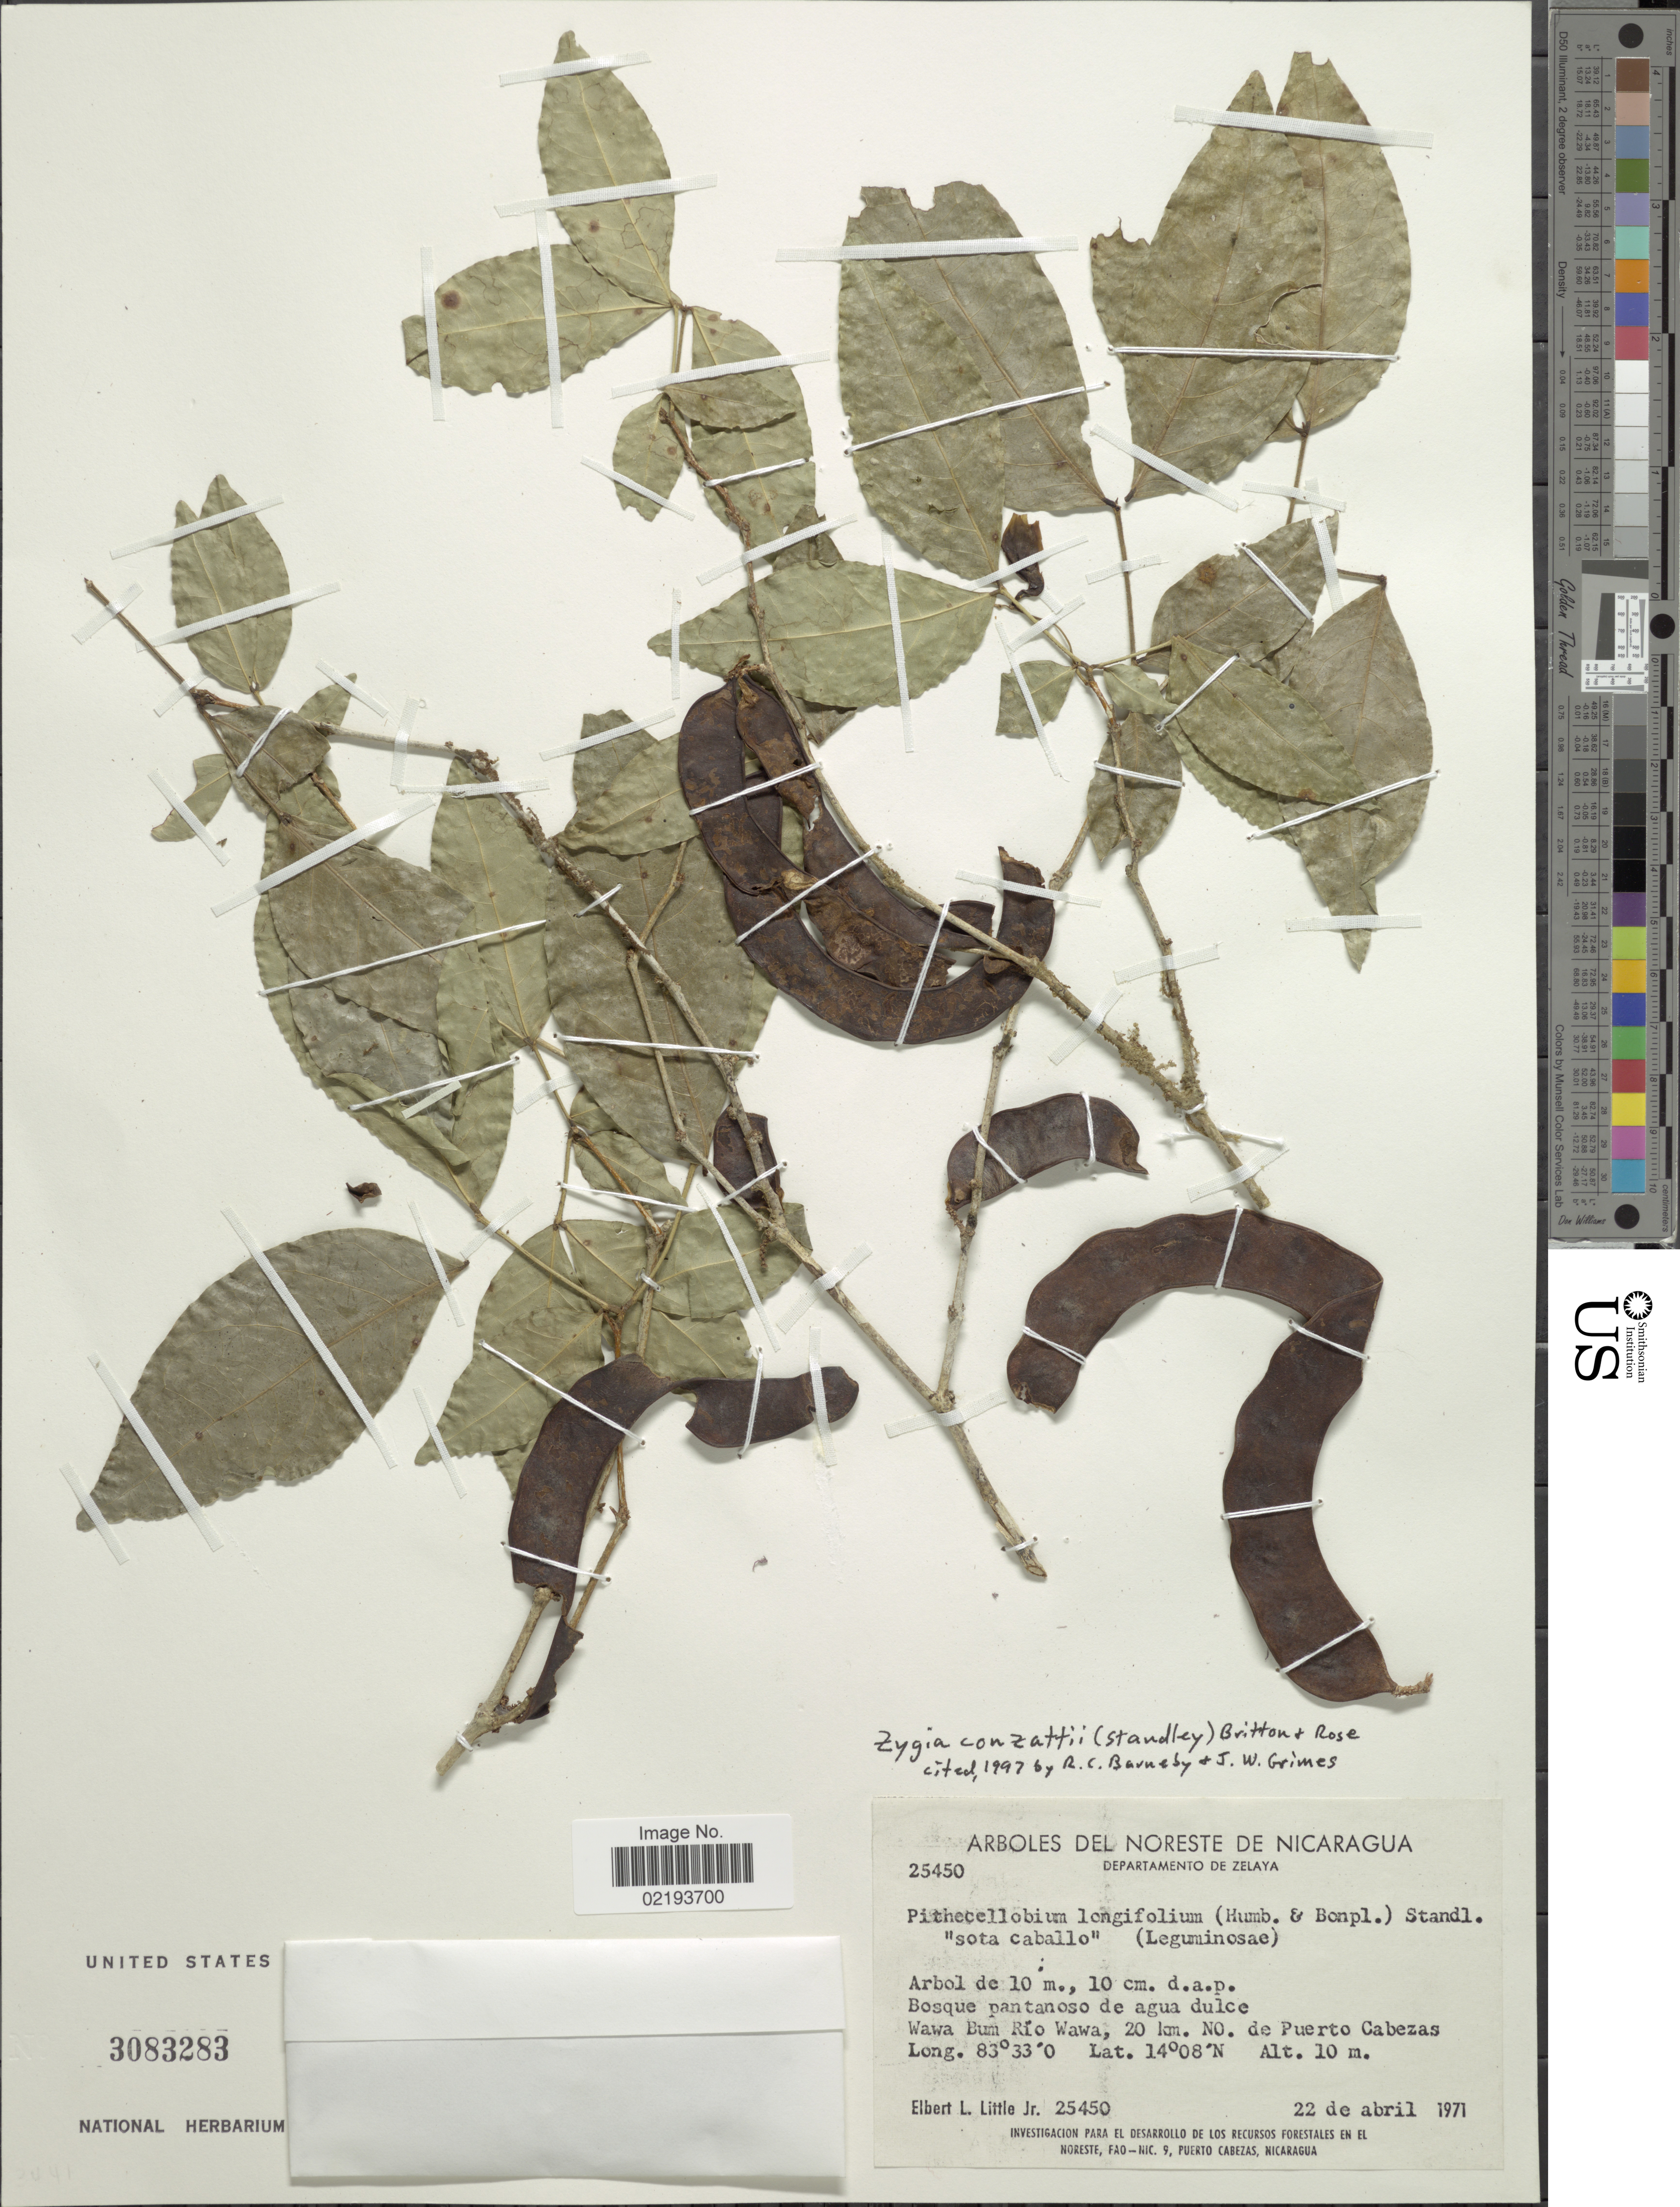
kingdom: Plantae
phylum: Tracheophyta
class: Magnoliopsida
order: Fabales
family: Fabaceae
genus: Zygia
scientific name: Zygia conzattii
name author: (Standl.) Britton & Rose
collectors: E. L. Little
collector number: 25450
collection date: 1971-04-22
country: Nicaragua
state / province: Atlantico Norte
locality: Arboles del Noreste de Nicaragua, Departamento de Zelaya, Bosque pantanoss de agua dulce Wawa Bum Río Wawa, 20 km NO de Puerto Cabezas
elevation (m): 10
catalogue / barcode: US 3083283